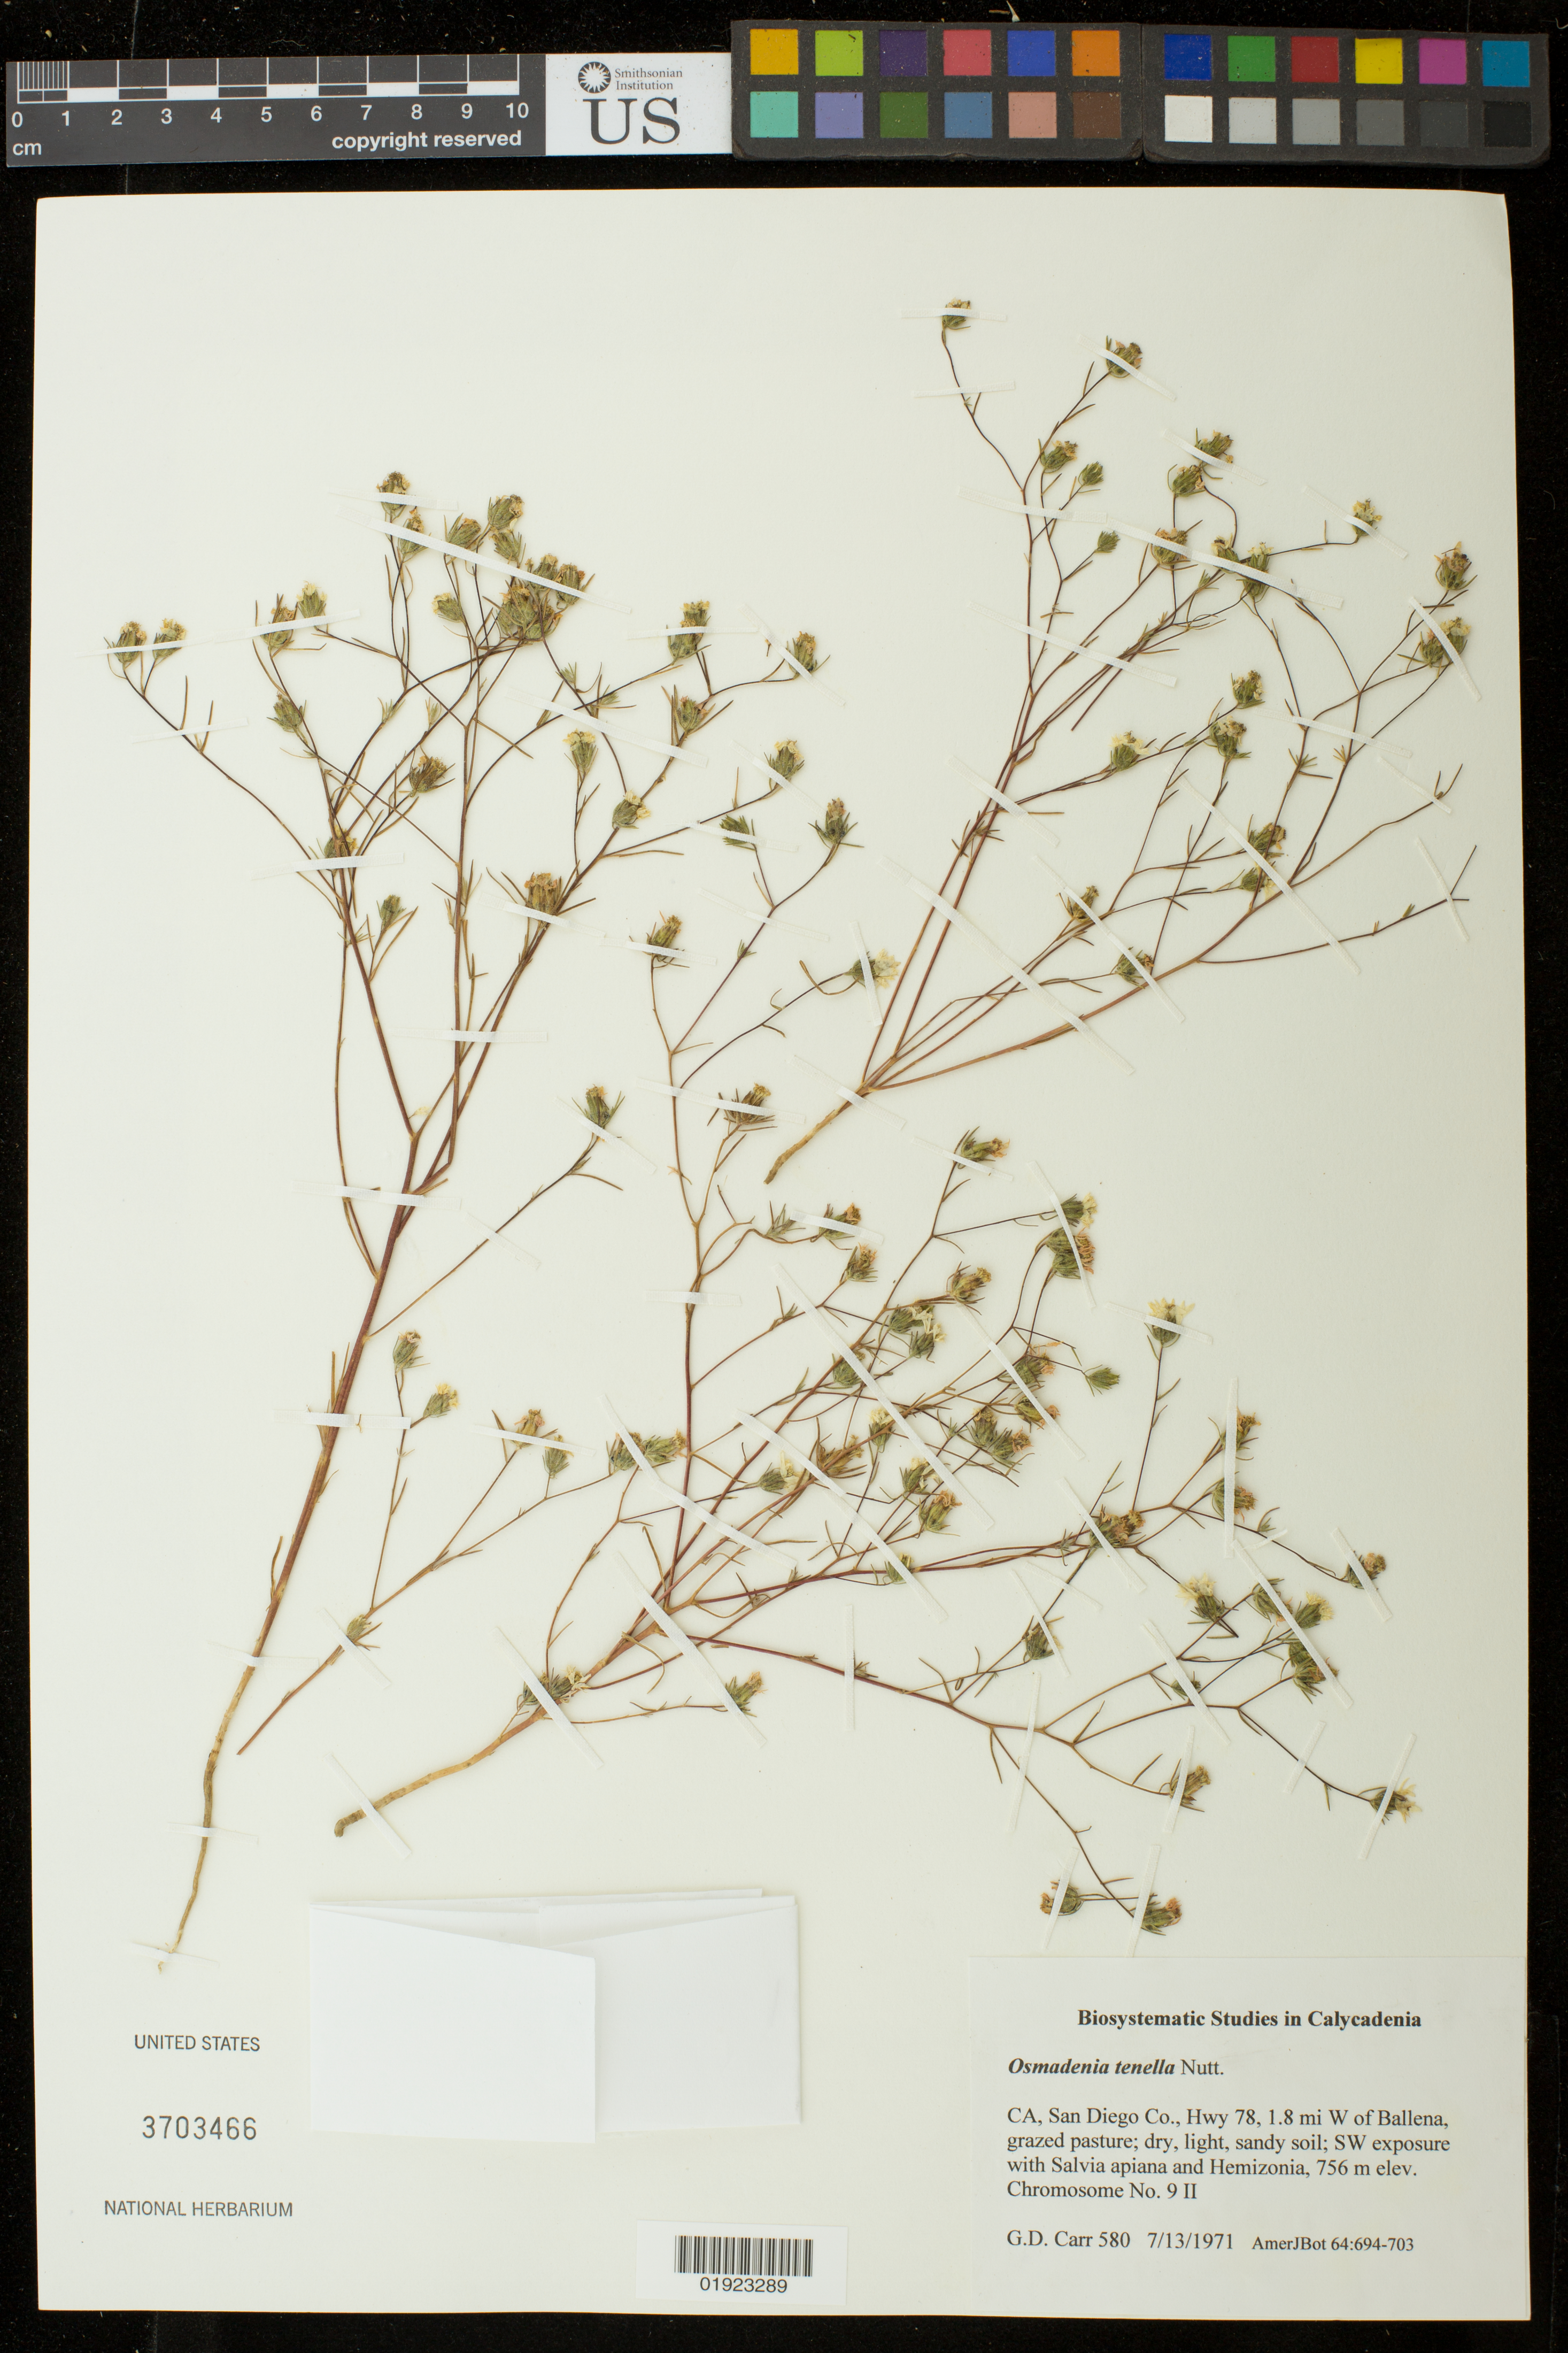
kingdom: Plantae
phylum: Tracheophyta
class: Magnoliopsida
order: Asterales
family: Asteraceae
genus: Osmadenia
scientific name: Osmadenia tenella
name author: Nutt.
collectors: G. D. Carr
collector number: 580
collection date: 1971-07-13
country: United States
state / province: California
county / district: San Diego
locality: Hwy 78, 1.8 mi W of Ballena.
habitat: Grazed pasture; dry, light, sandy soil; SW exposure.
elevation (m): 756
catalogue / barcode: US 3703466